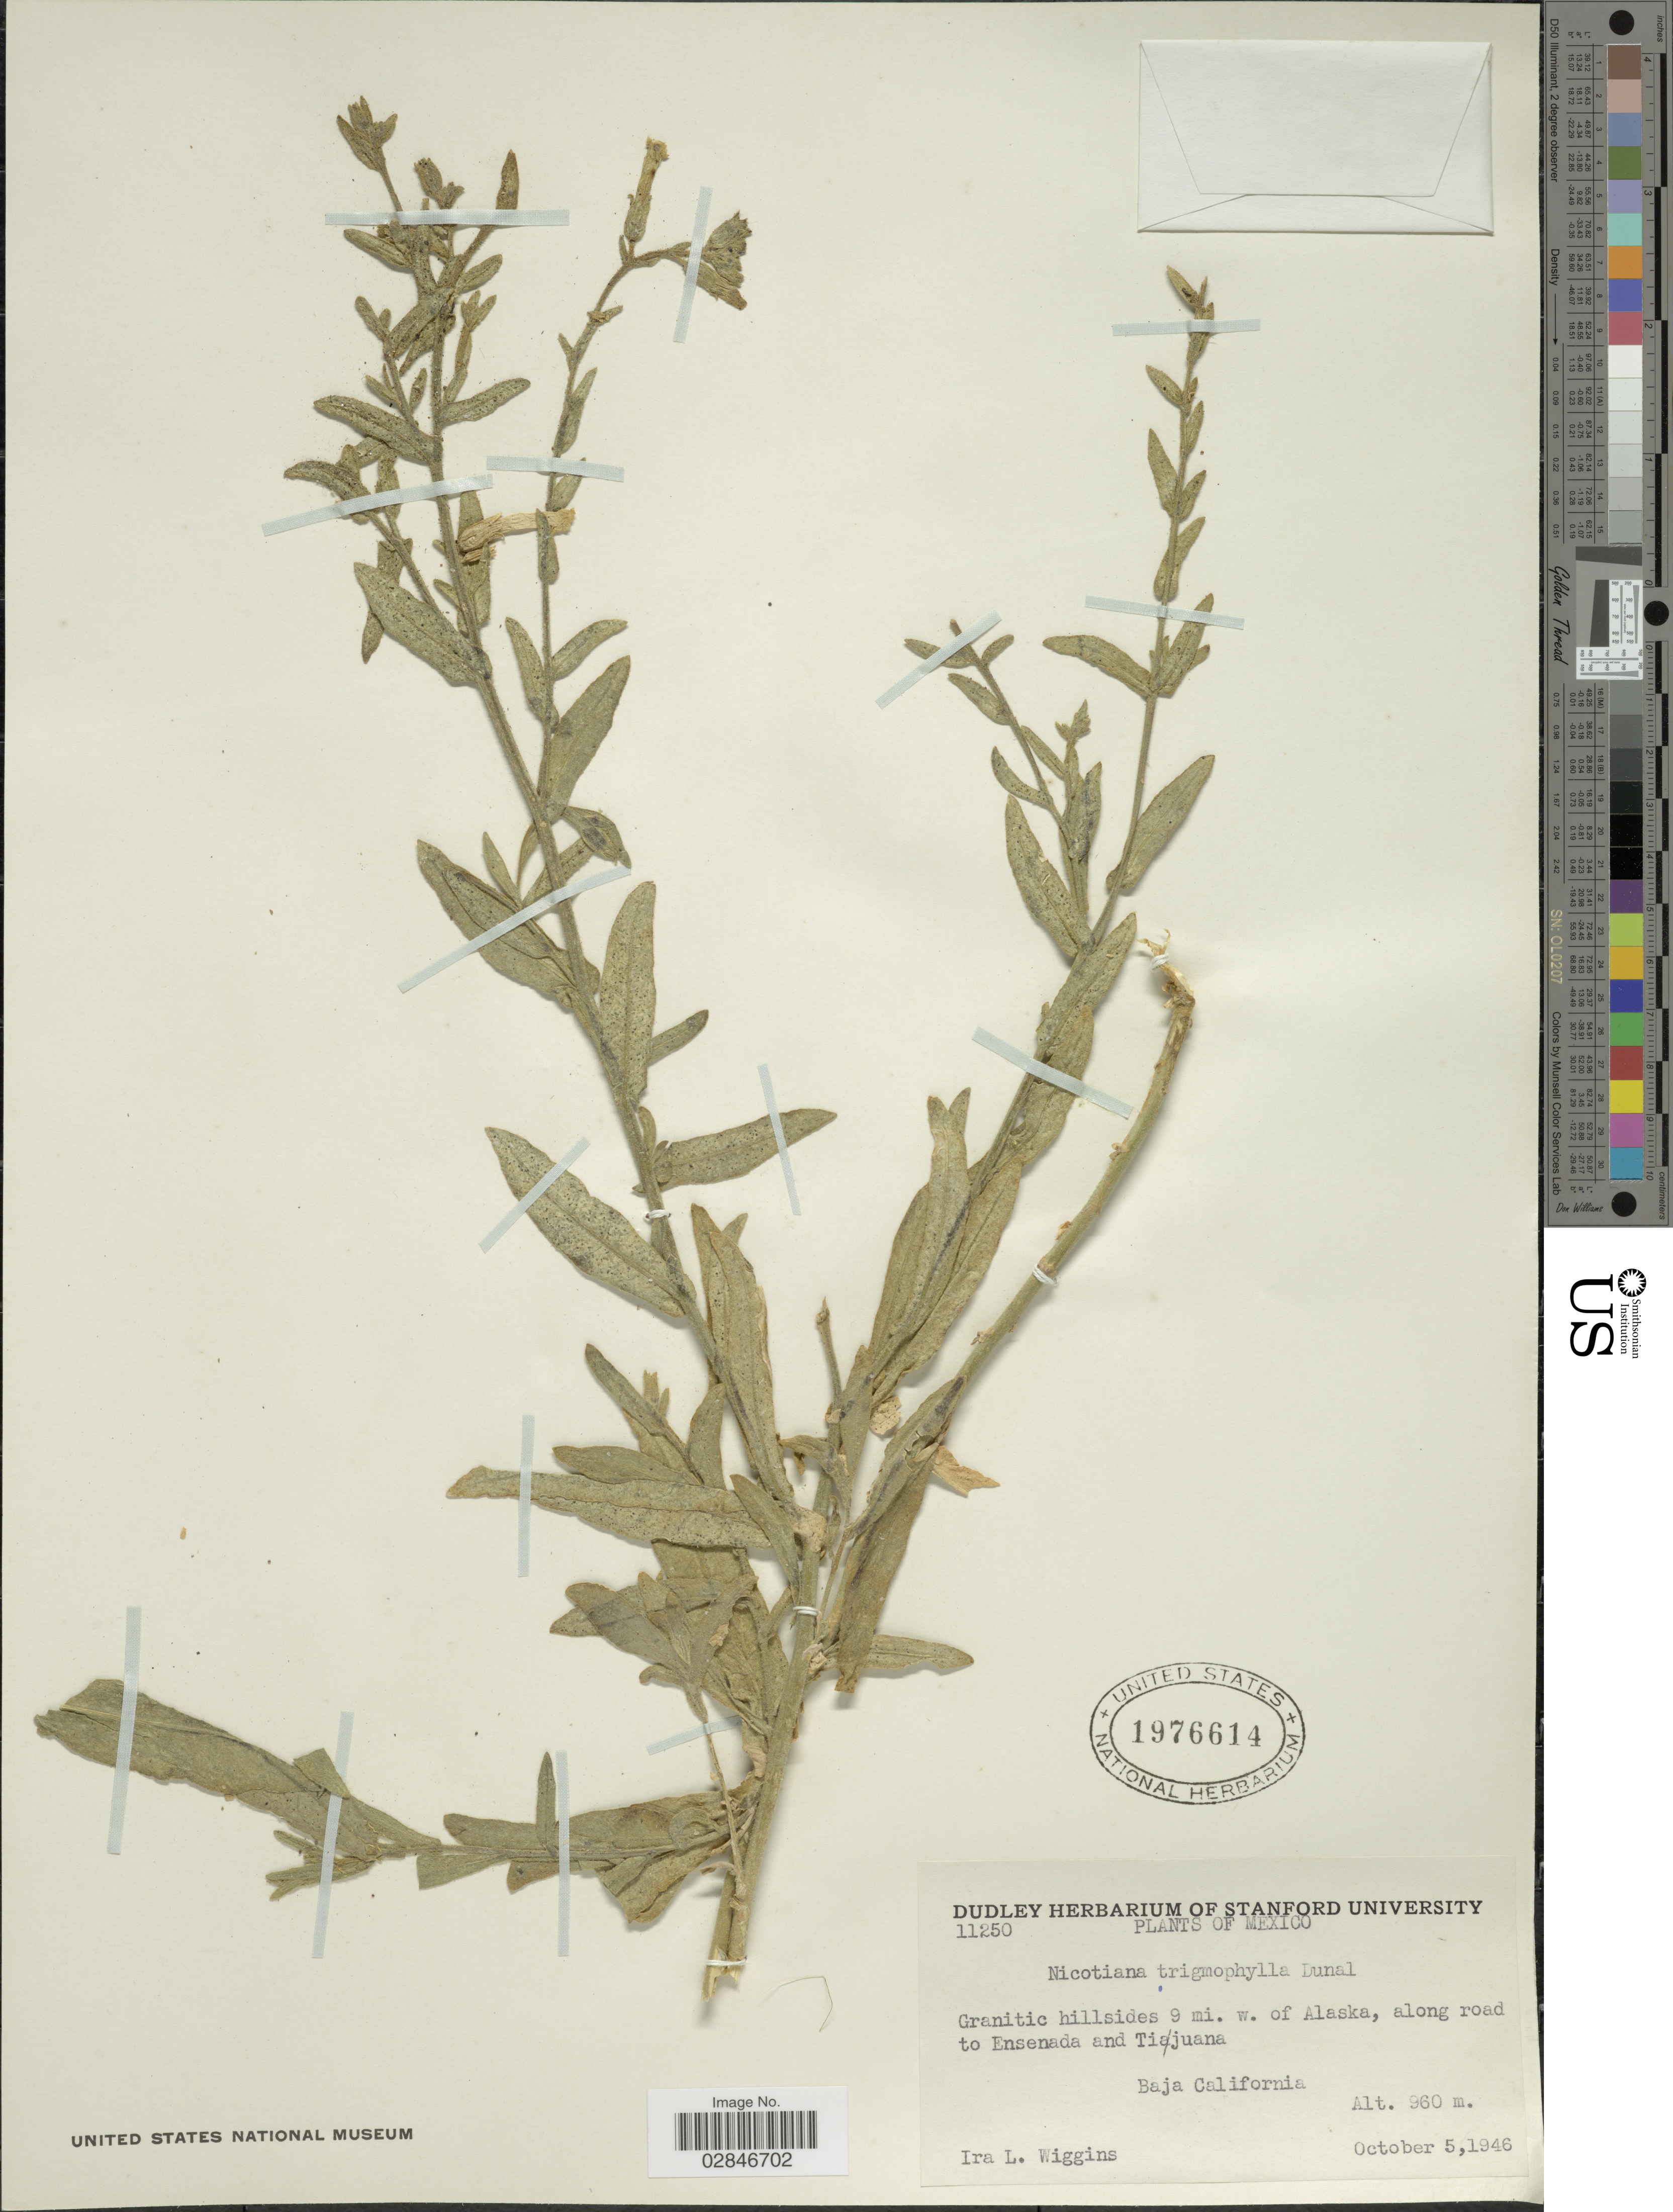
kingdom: Plantae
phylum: Tracheophyta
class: Magnoliopsida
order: Solanales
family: Solanaceae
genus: Nicotiana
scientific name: Nicotiana trigonophylla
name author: Dunal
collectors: I. L. Wiggins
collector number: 11250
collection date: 1946-10-05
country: Mexico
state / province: Baja California Norte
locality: Granitic hillsides 9 mi. w. of Alaska, along road to Ensenada and Tiajuana.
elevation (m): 960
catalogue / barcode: US 1976614